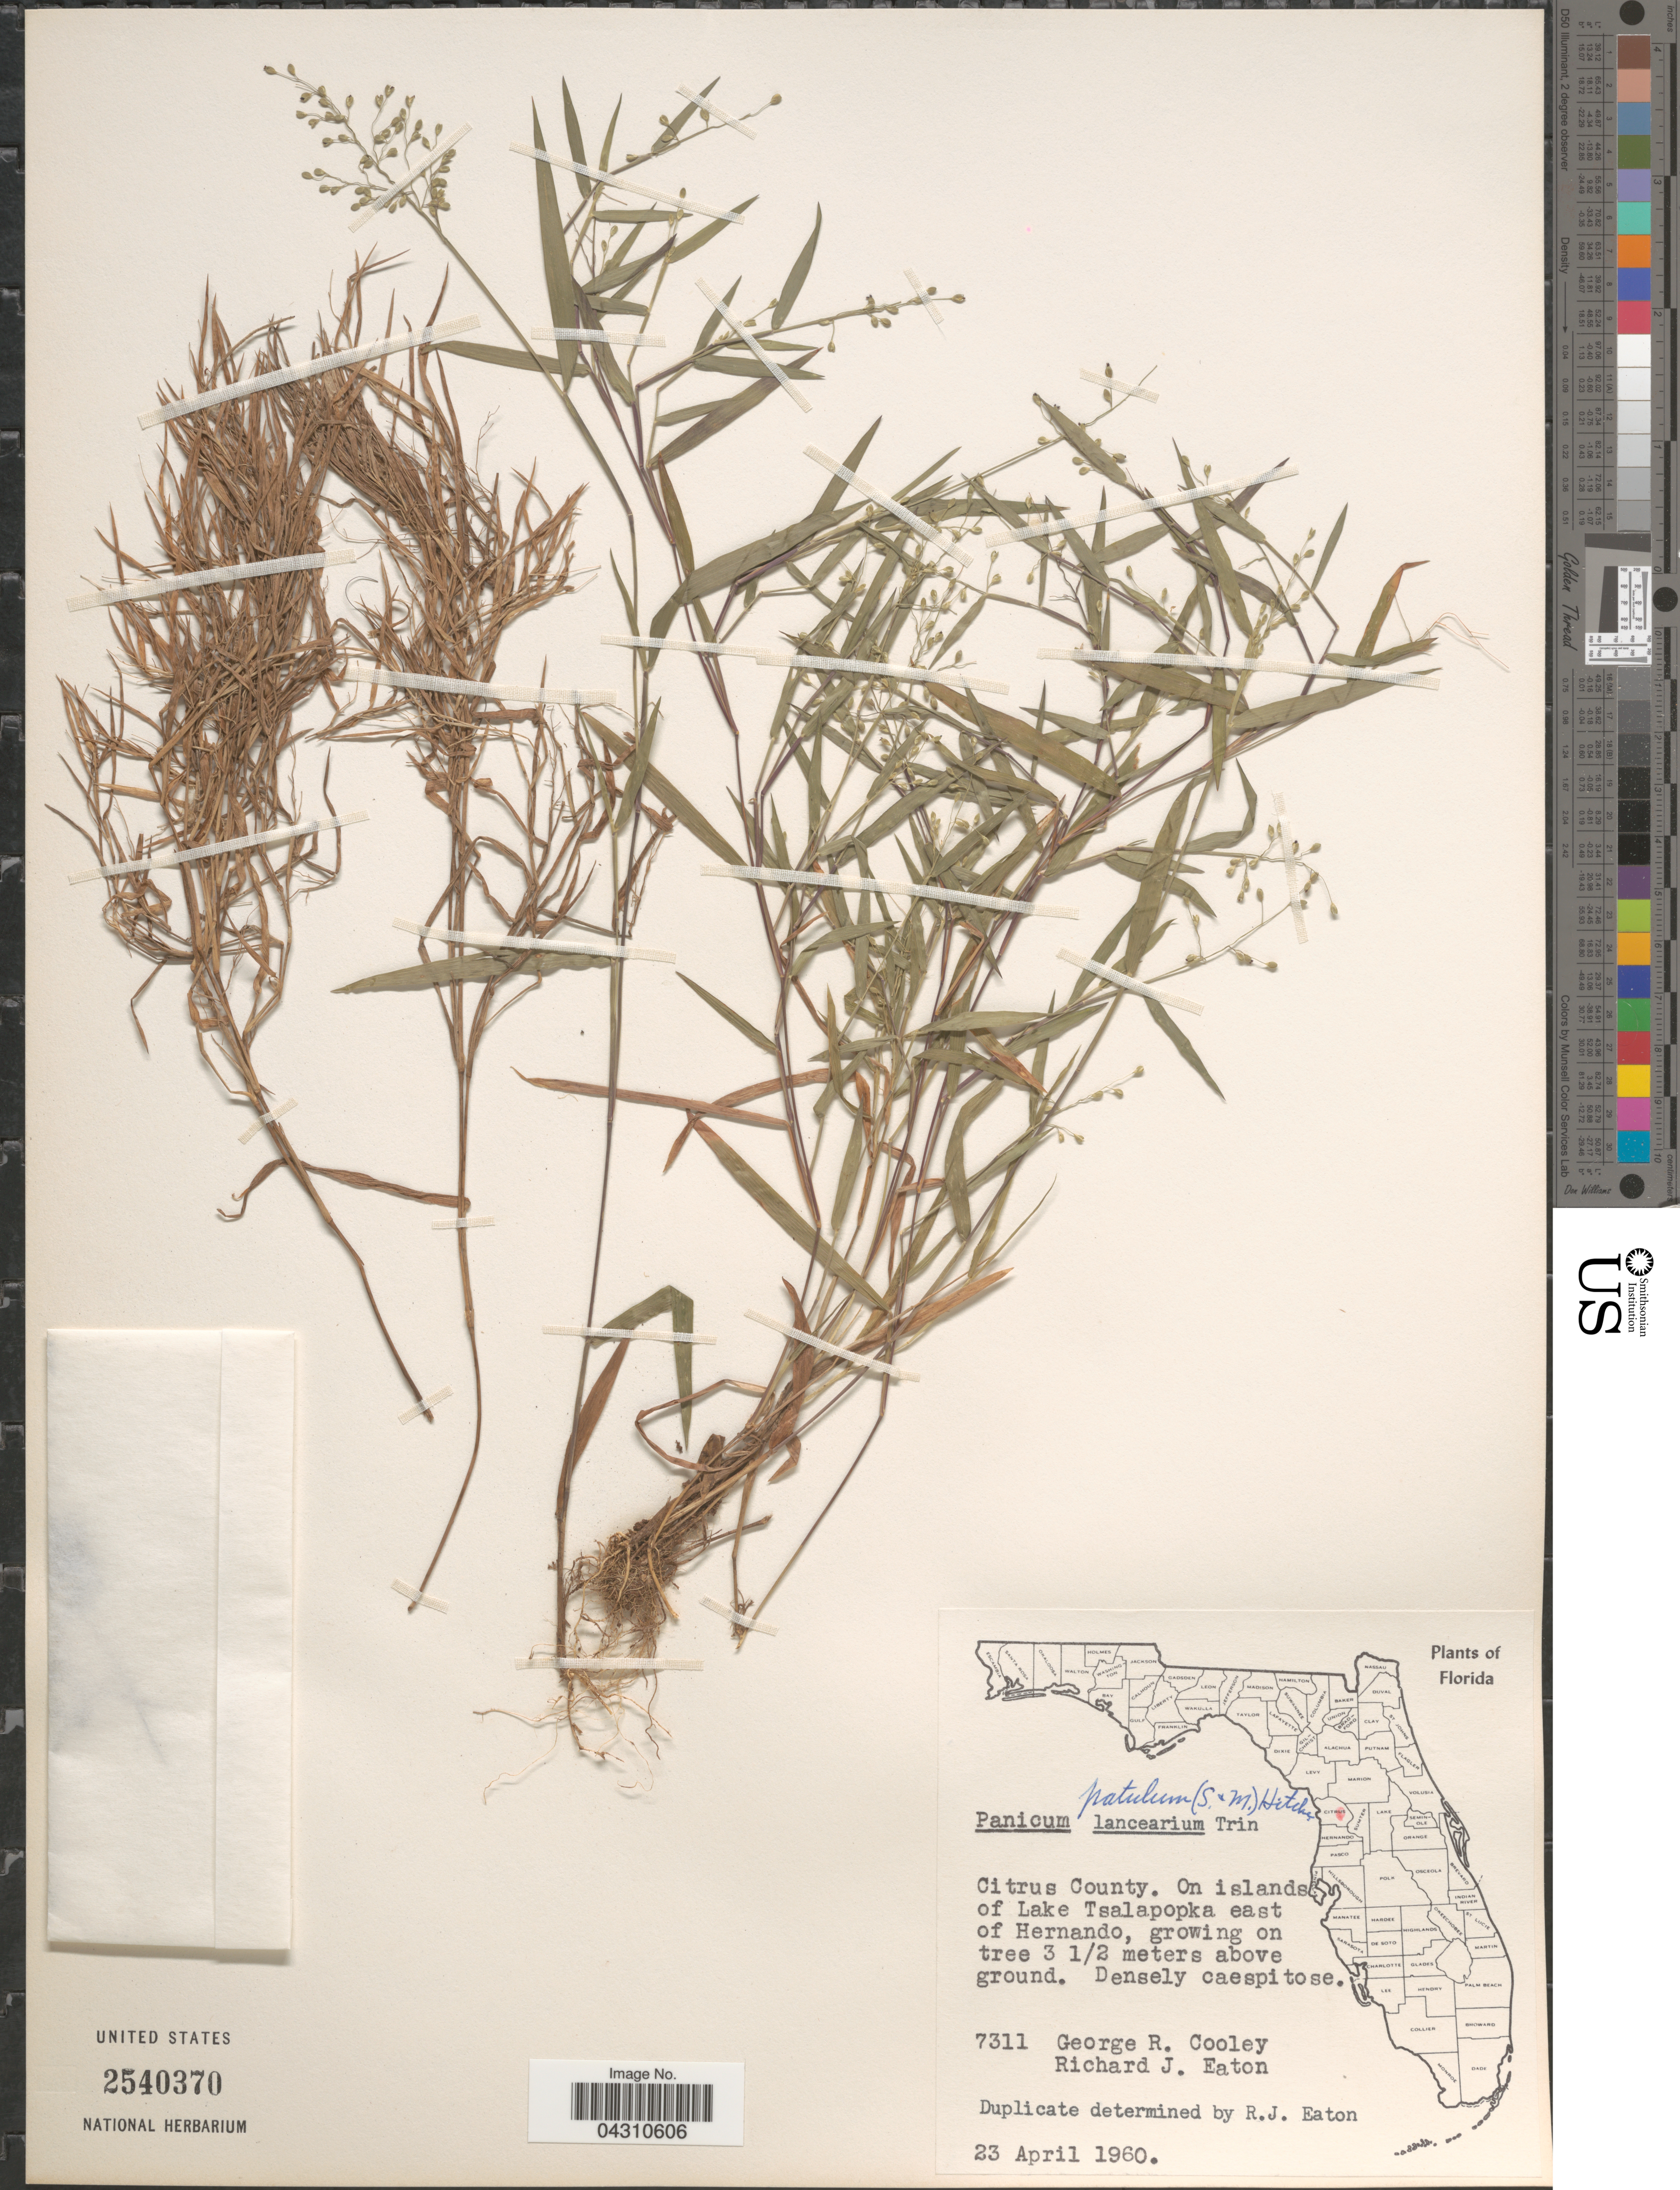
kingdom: Plantae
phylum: Tracheophyta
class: Liliopsida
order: Poales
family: Poaceae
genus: Dichanthelium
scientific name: Dichanthelium portoricense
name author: (Desv. ex Ham.) B.F. Hansen & Wunderlin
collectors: G. R. Cooley & R. J. Eaton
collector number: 7311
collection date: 1960-04-23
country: United States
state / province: Florida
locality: Citrus County. On islands of Lake Tsalapopka east of Hernando, growing on tree 3½ meters above ground.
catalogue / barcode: US 2540370